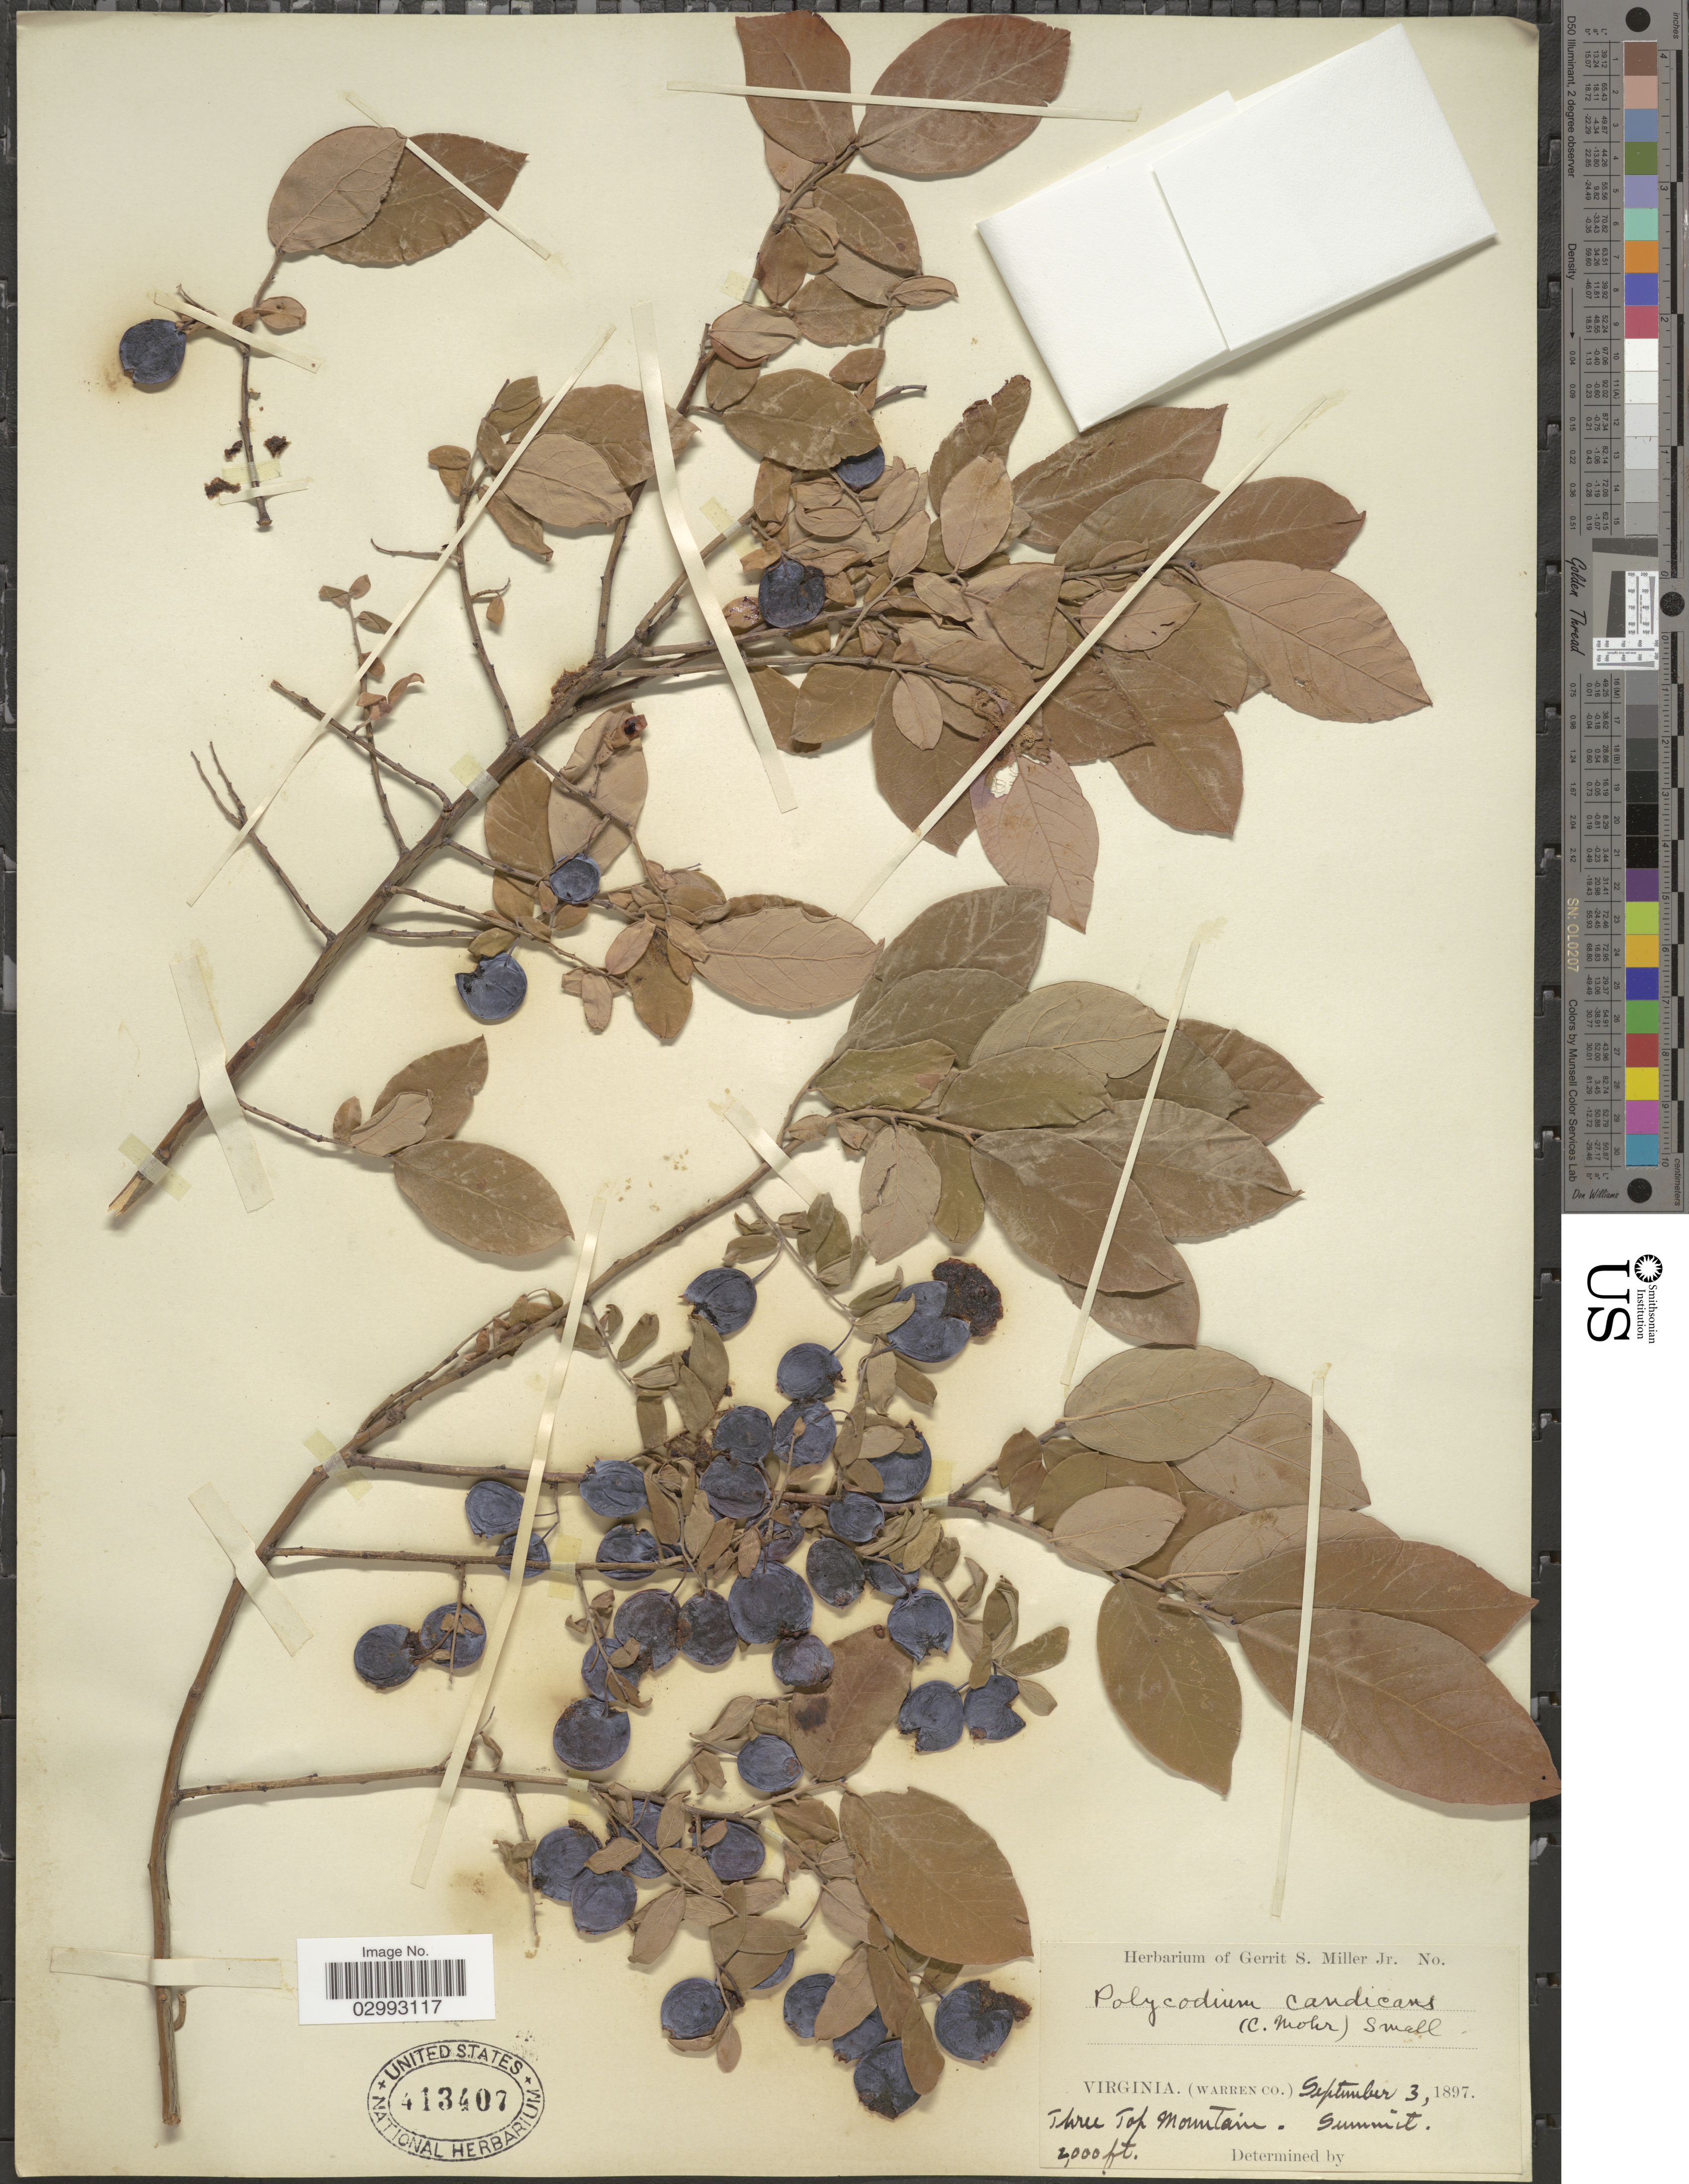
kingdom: Plantae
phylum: Tracheophyta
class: Magnoliopsida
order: Ericales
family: Ericaceae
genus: Polycodium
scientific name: Polycodium candicans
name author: (C. Mohr) Small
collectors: ex herb. Gerrit S. Miller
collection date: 1897-09-03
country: United States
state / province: Virginia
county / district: Warren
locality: Three Top Mountain.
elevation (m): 610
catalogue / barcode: US 413407